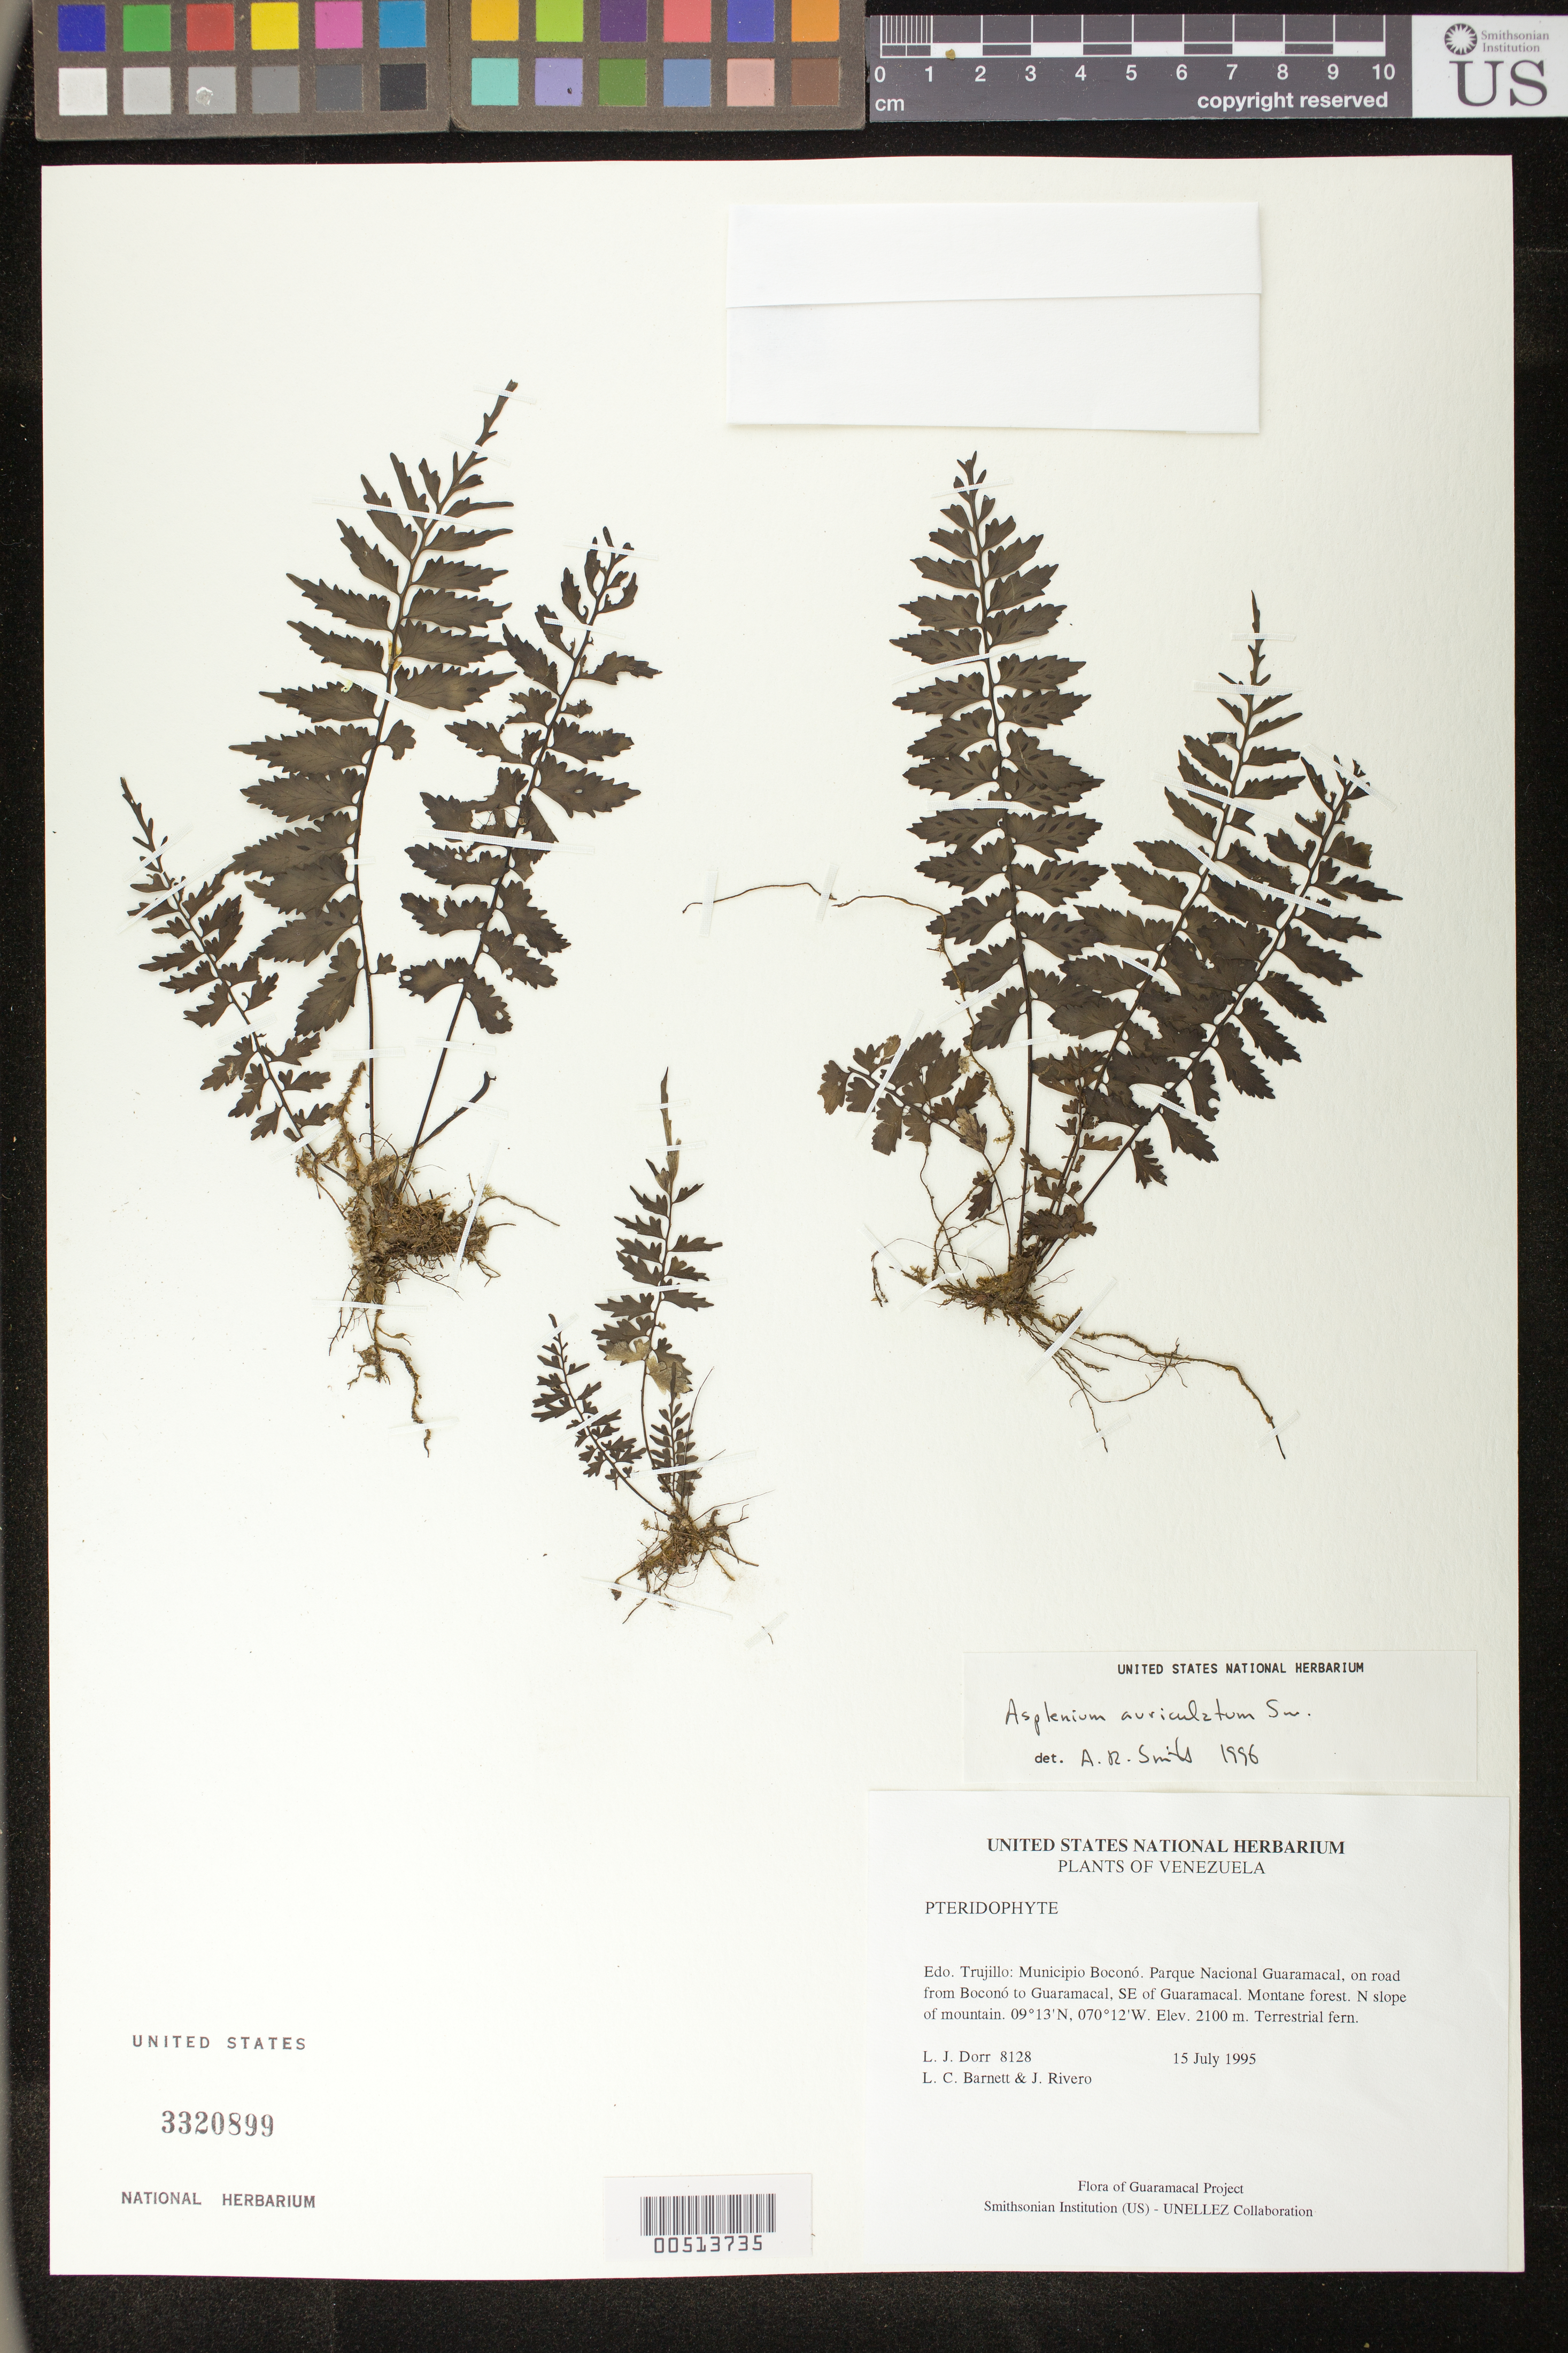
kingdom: Plantae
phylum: Tracheophyta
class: Polypodiopsida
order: Polypodiales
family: Aspleniaceae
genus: Asplenium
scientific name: Asplenium auriculatum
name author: Sw.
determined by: Smith, Alan R., (UC)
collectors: L. J. Dorr, L. C. Barnett & J. Rivero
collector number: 8128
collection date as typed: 15 Jul 1995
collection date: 1995-07-15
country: Venezuela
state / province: Trujillo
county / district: Boconó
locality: Parque Nacional Guaramacal, road from Boconó to Guaramacal, SE of Boconó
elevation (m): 2100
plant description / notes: PORT, UC, US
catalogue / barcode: US 3320899